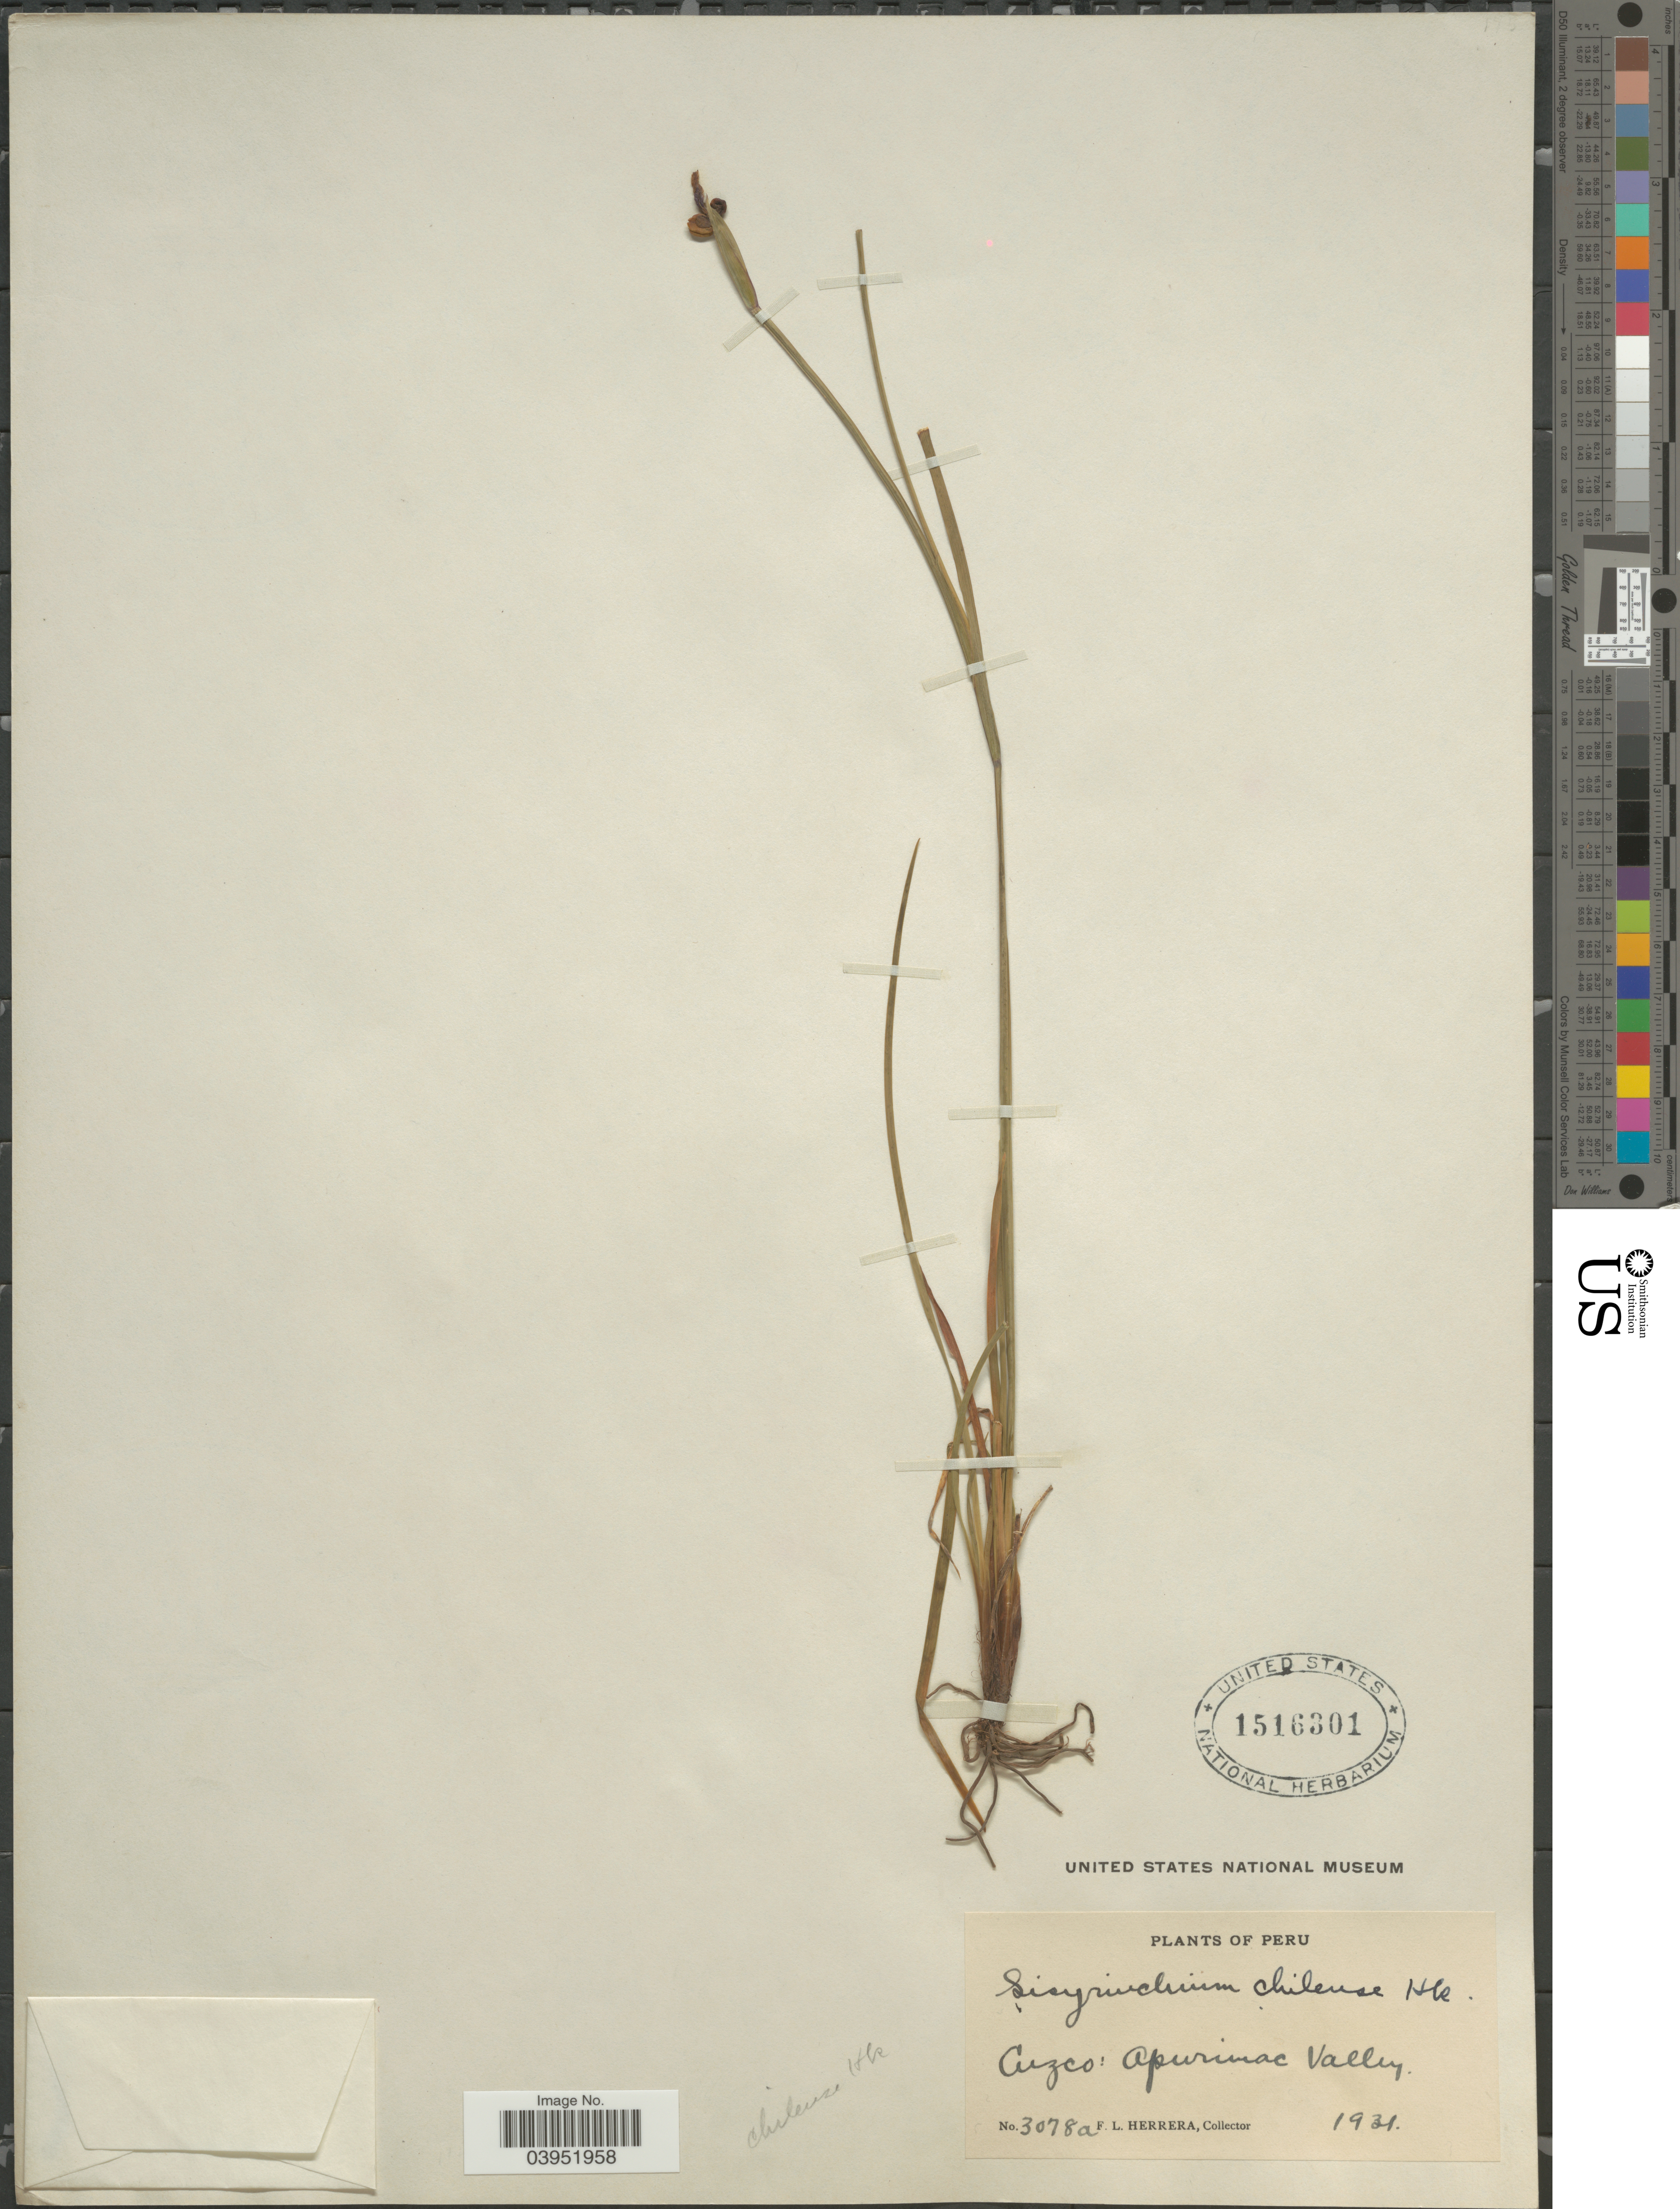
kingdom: Plantae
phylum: Tracheophyta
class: Liliopsida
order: Asparagales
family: Iridaceae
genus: Sisyrinchium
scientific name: Sisyrinchium chilense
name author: Hook.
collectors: F. L. Herrera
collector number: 3078a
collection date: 1931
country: Peru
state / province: Cusco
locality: Cuzco: Apurimac Valley.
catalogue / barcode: US 1516301